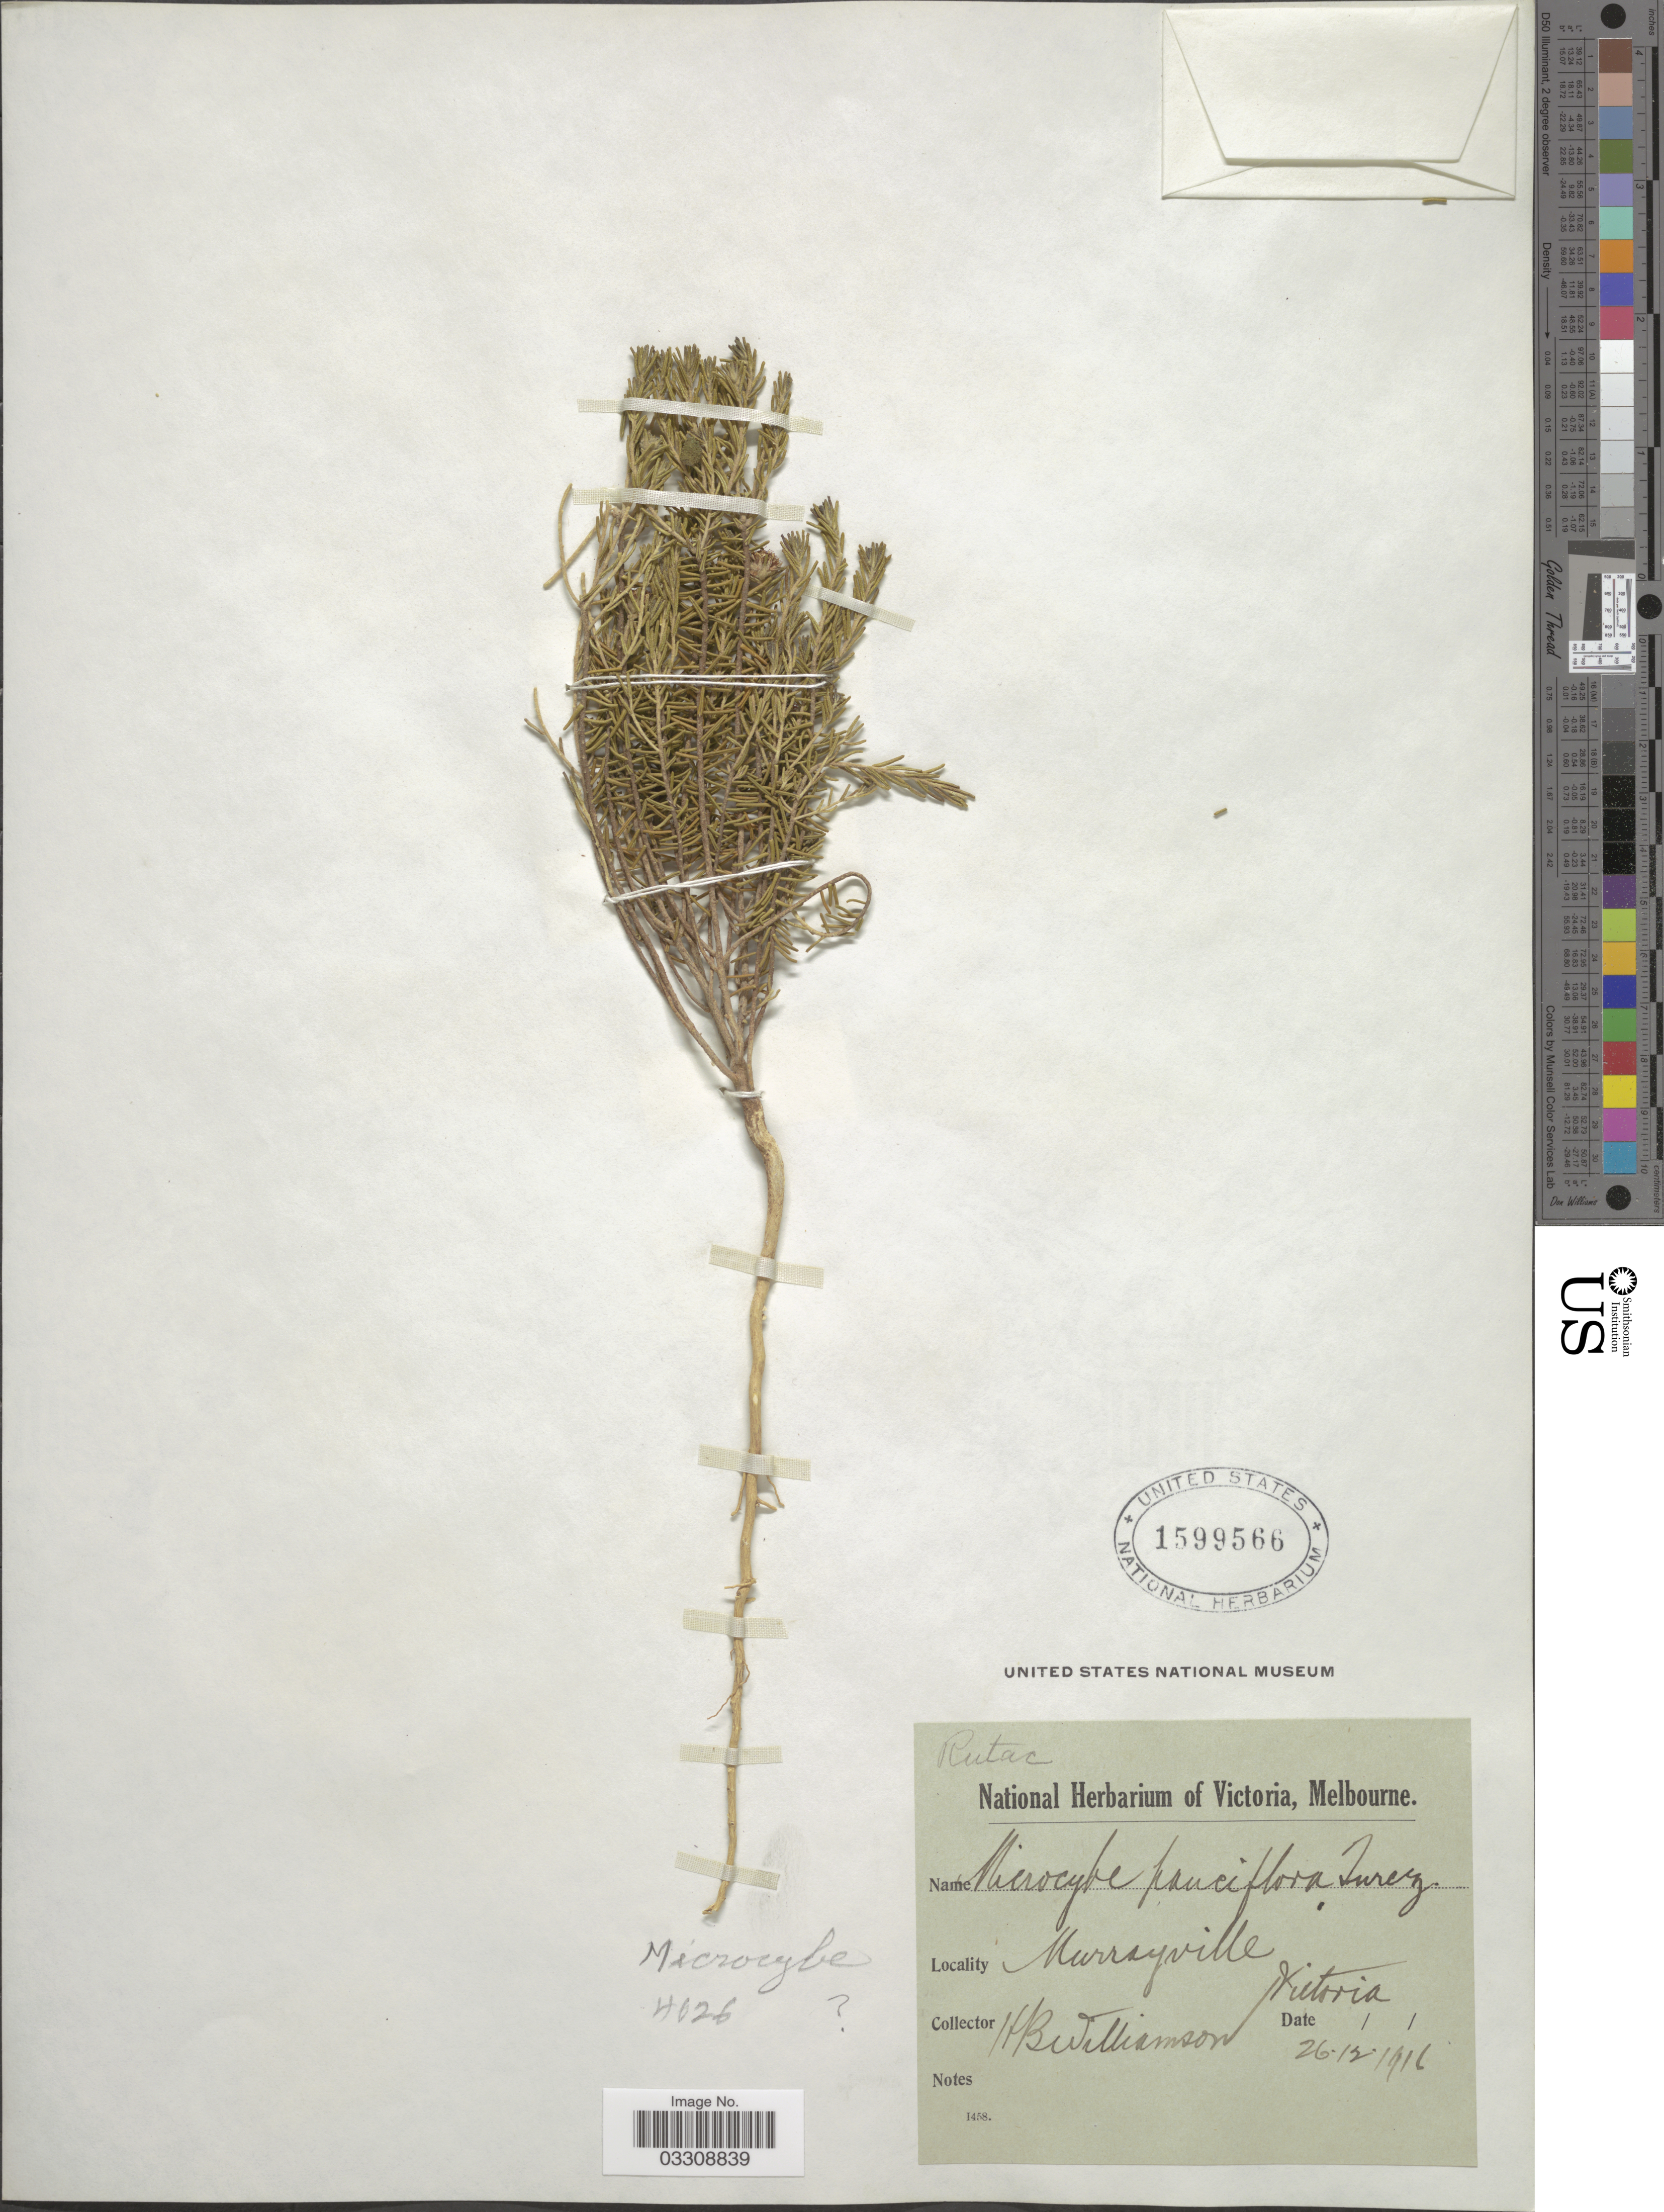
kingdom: Plantae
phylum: Tracheophyta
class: Magnoliopsida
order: Sapindales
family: Rutaceae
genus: Microcybe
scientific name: Microcybe pauciflora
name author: Turcz.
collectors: H. Williamson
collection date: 1916-02-26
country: Australia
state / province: Victoria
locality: Murray ville, Victoria.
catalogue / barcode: US 1599566